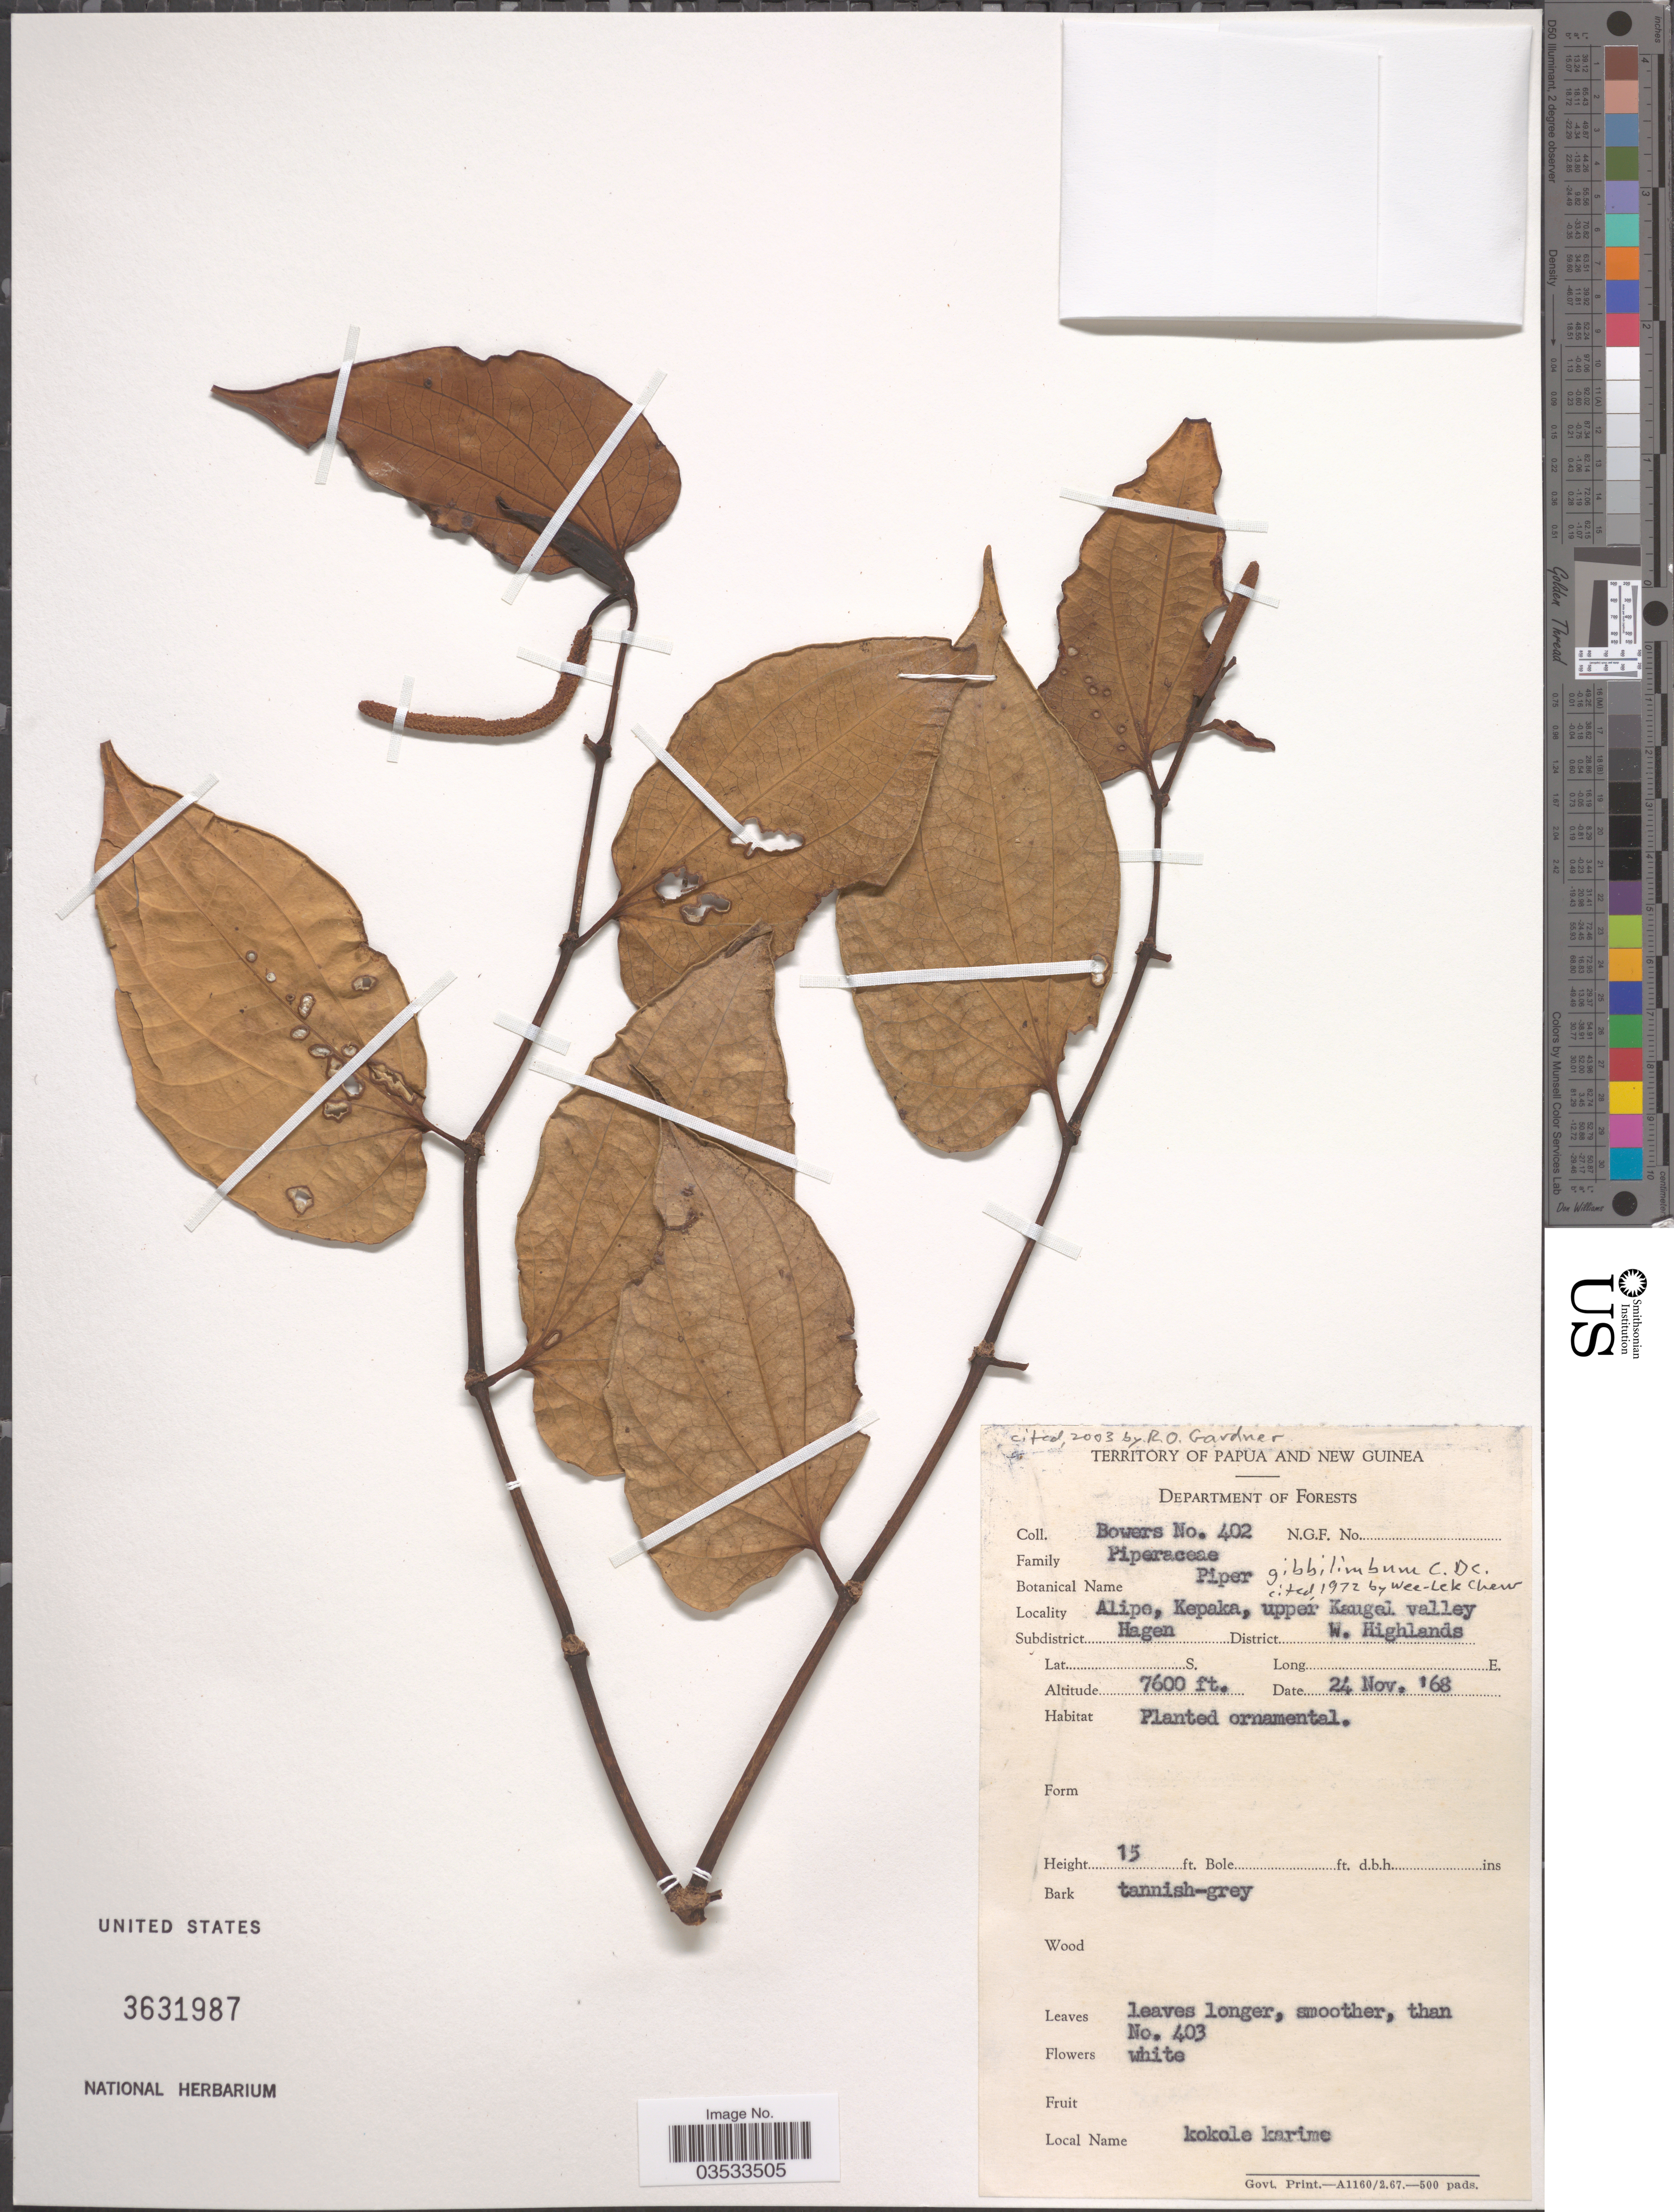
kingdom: Plantae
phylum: Tracheophyta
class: Magnoliopsida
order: Piperales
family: Piperaceae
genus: Piper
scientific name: Piper gibbilimbum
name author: C. DC.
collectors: -. Bowers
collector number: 402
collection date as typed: Transcribed d/m/y: 26/11/68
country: Papua New Guinea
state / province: Western Highlands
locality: Alipe, Kepaka, upper Kaugel valley. Subdistrict Hagen. District W. Highlands.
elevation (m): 2316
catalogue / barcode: US 3631987